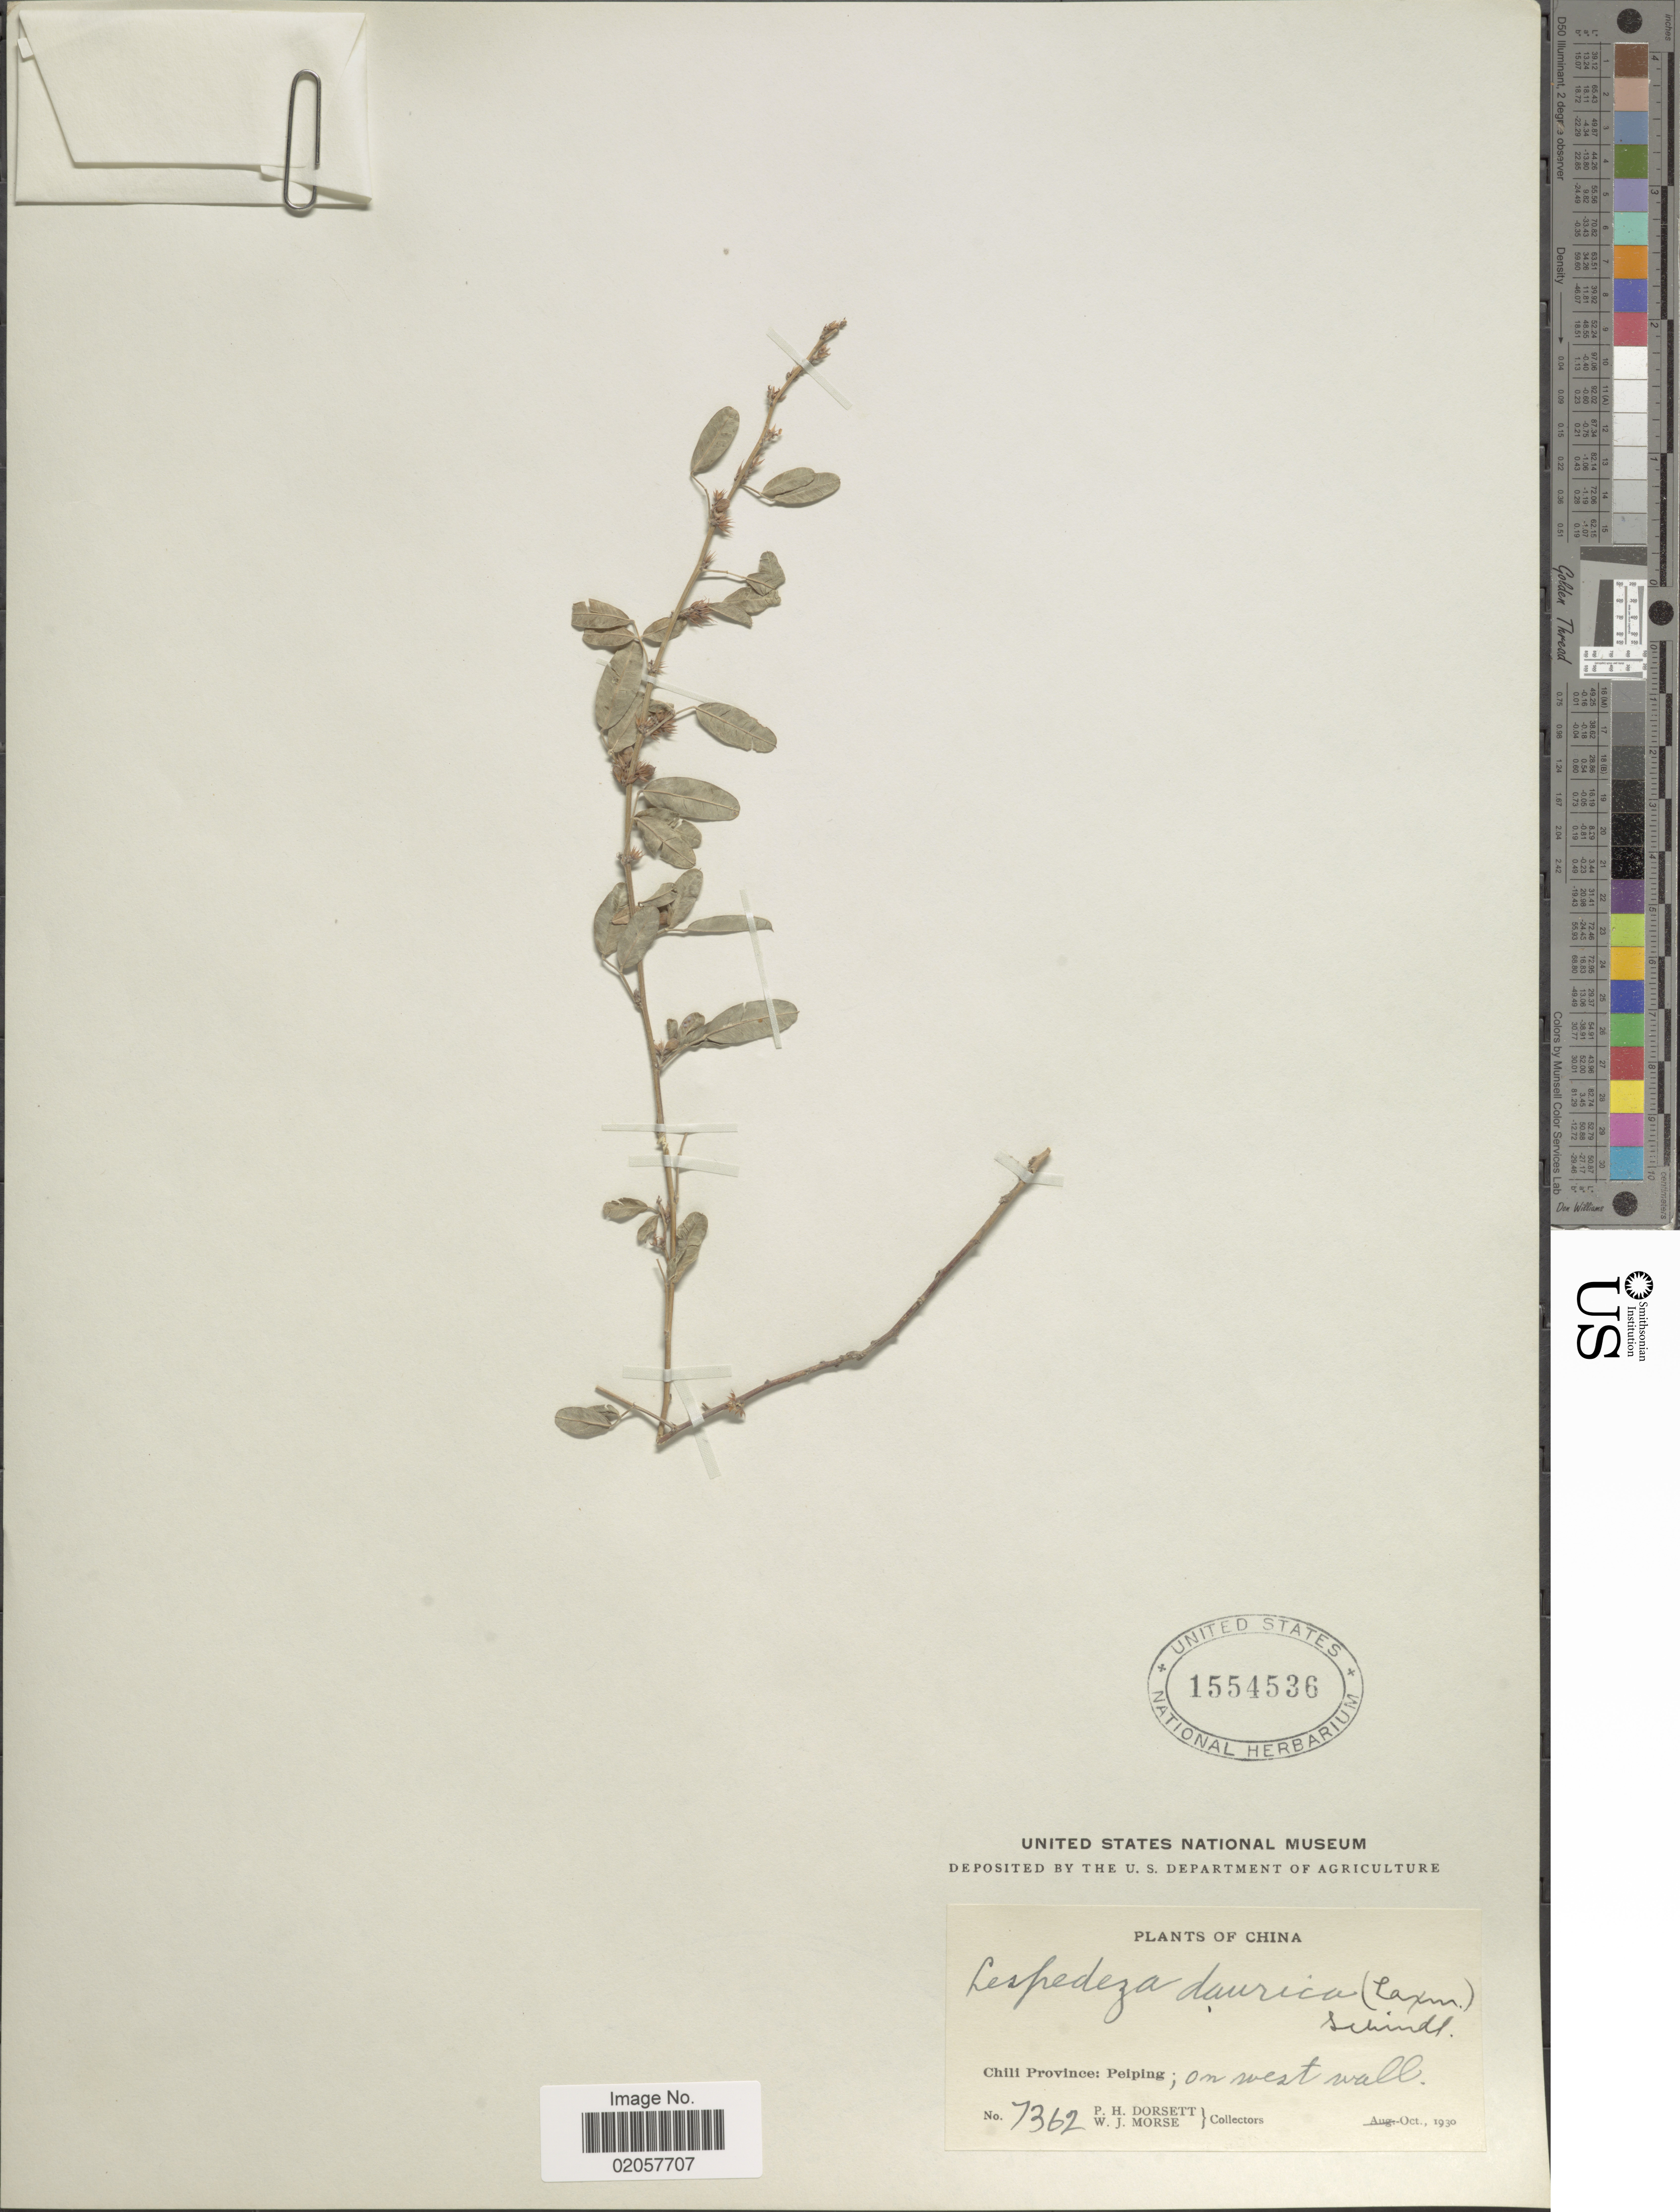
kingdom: Plantae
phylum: Tracheophyta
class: Magnoliopsida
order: Fabales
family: Fabaceae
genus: Lespedeza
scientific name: Lespedeza davurica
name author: (Laxm.) Schindl.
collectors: P. H. Dorsett & W. J. Morse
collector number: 7362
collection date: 1930-10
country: China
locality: Chili Province: Peiping; on west wall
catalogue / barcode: US 1554536